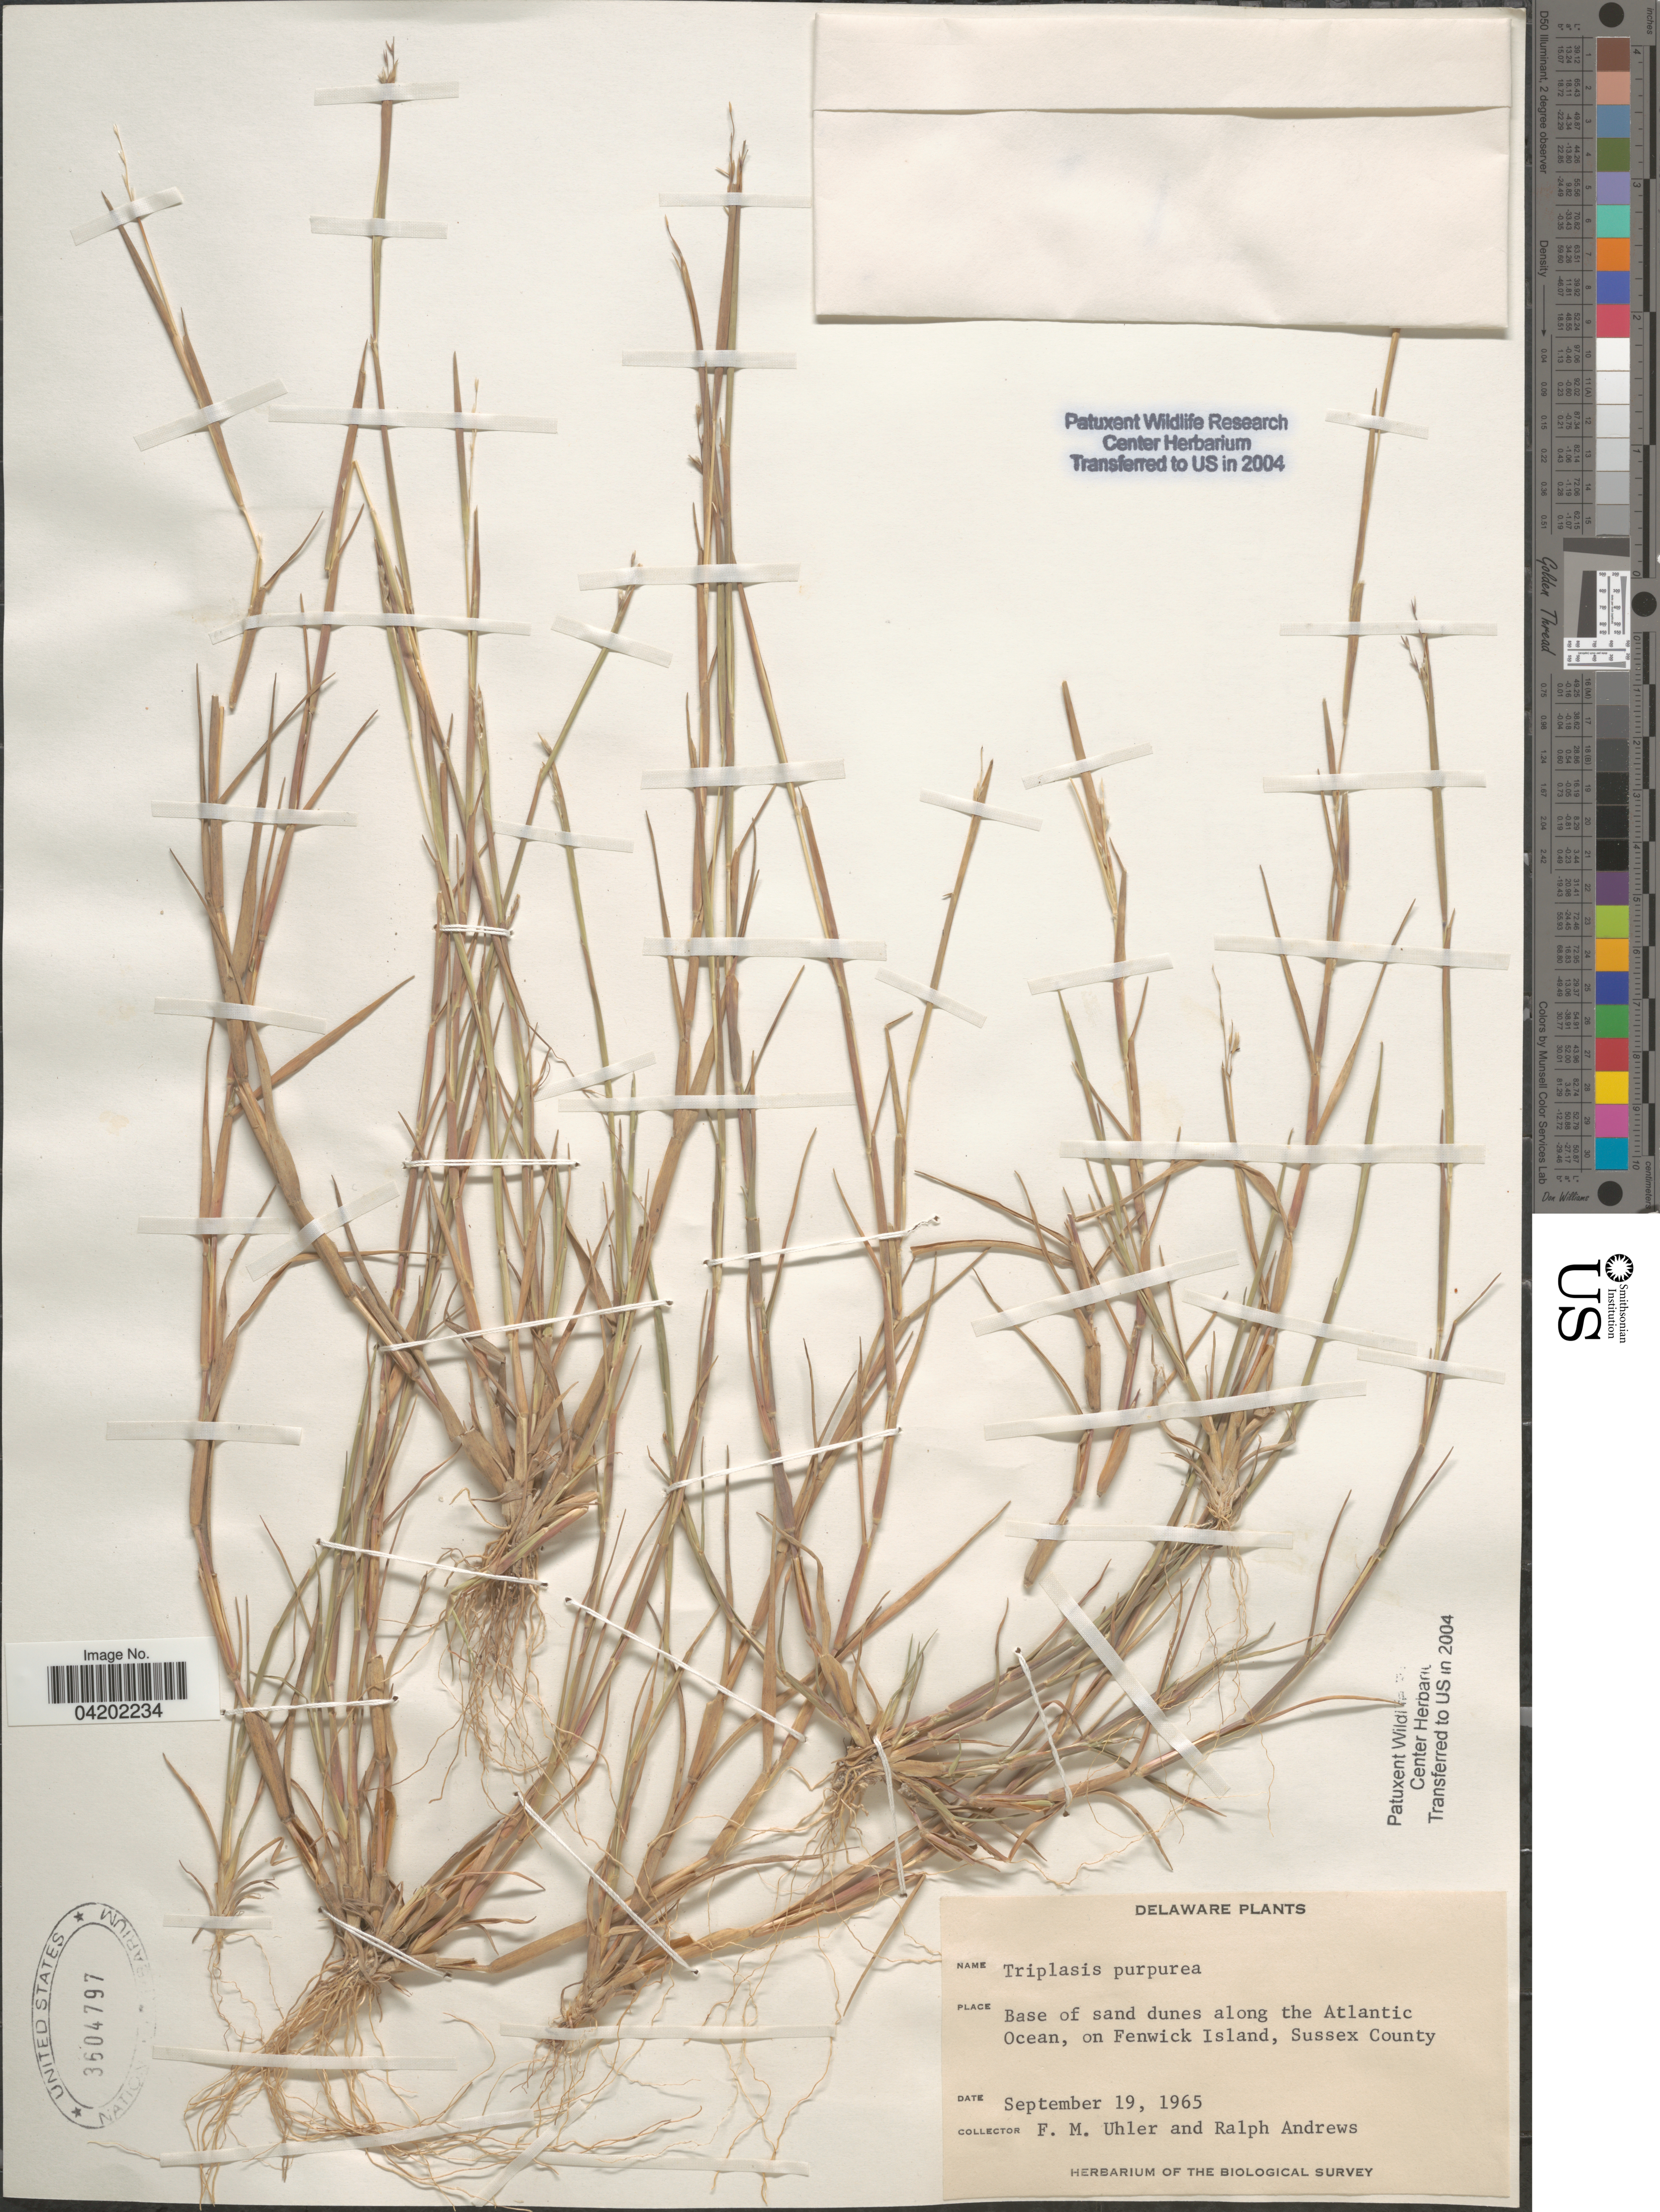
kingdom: Plantae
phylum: Tracheophyta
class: Liliopsida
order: Poales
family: Poaceae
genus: Triplasis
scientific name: Triplasis purpurea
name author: (Walter) Chapm.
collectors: F. M. Uhler & R. Andrews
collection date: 1965-09-19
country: United States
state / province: Delaware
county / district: Sussex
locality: Base of sand dunes along the Atlantic Ocean, on Fenwick Island, Sussex County. The Biological Survey.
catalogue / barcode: US 3604797